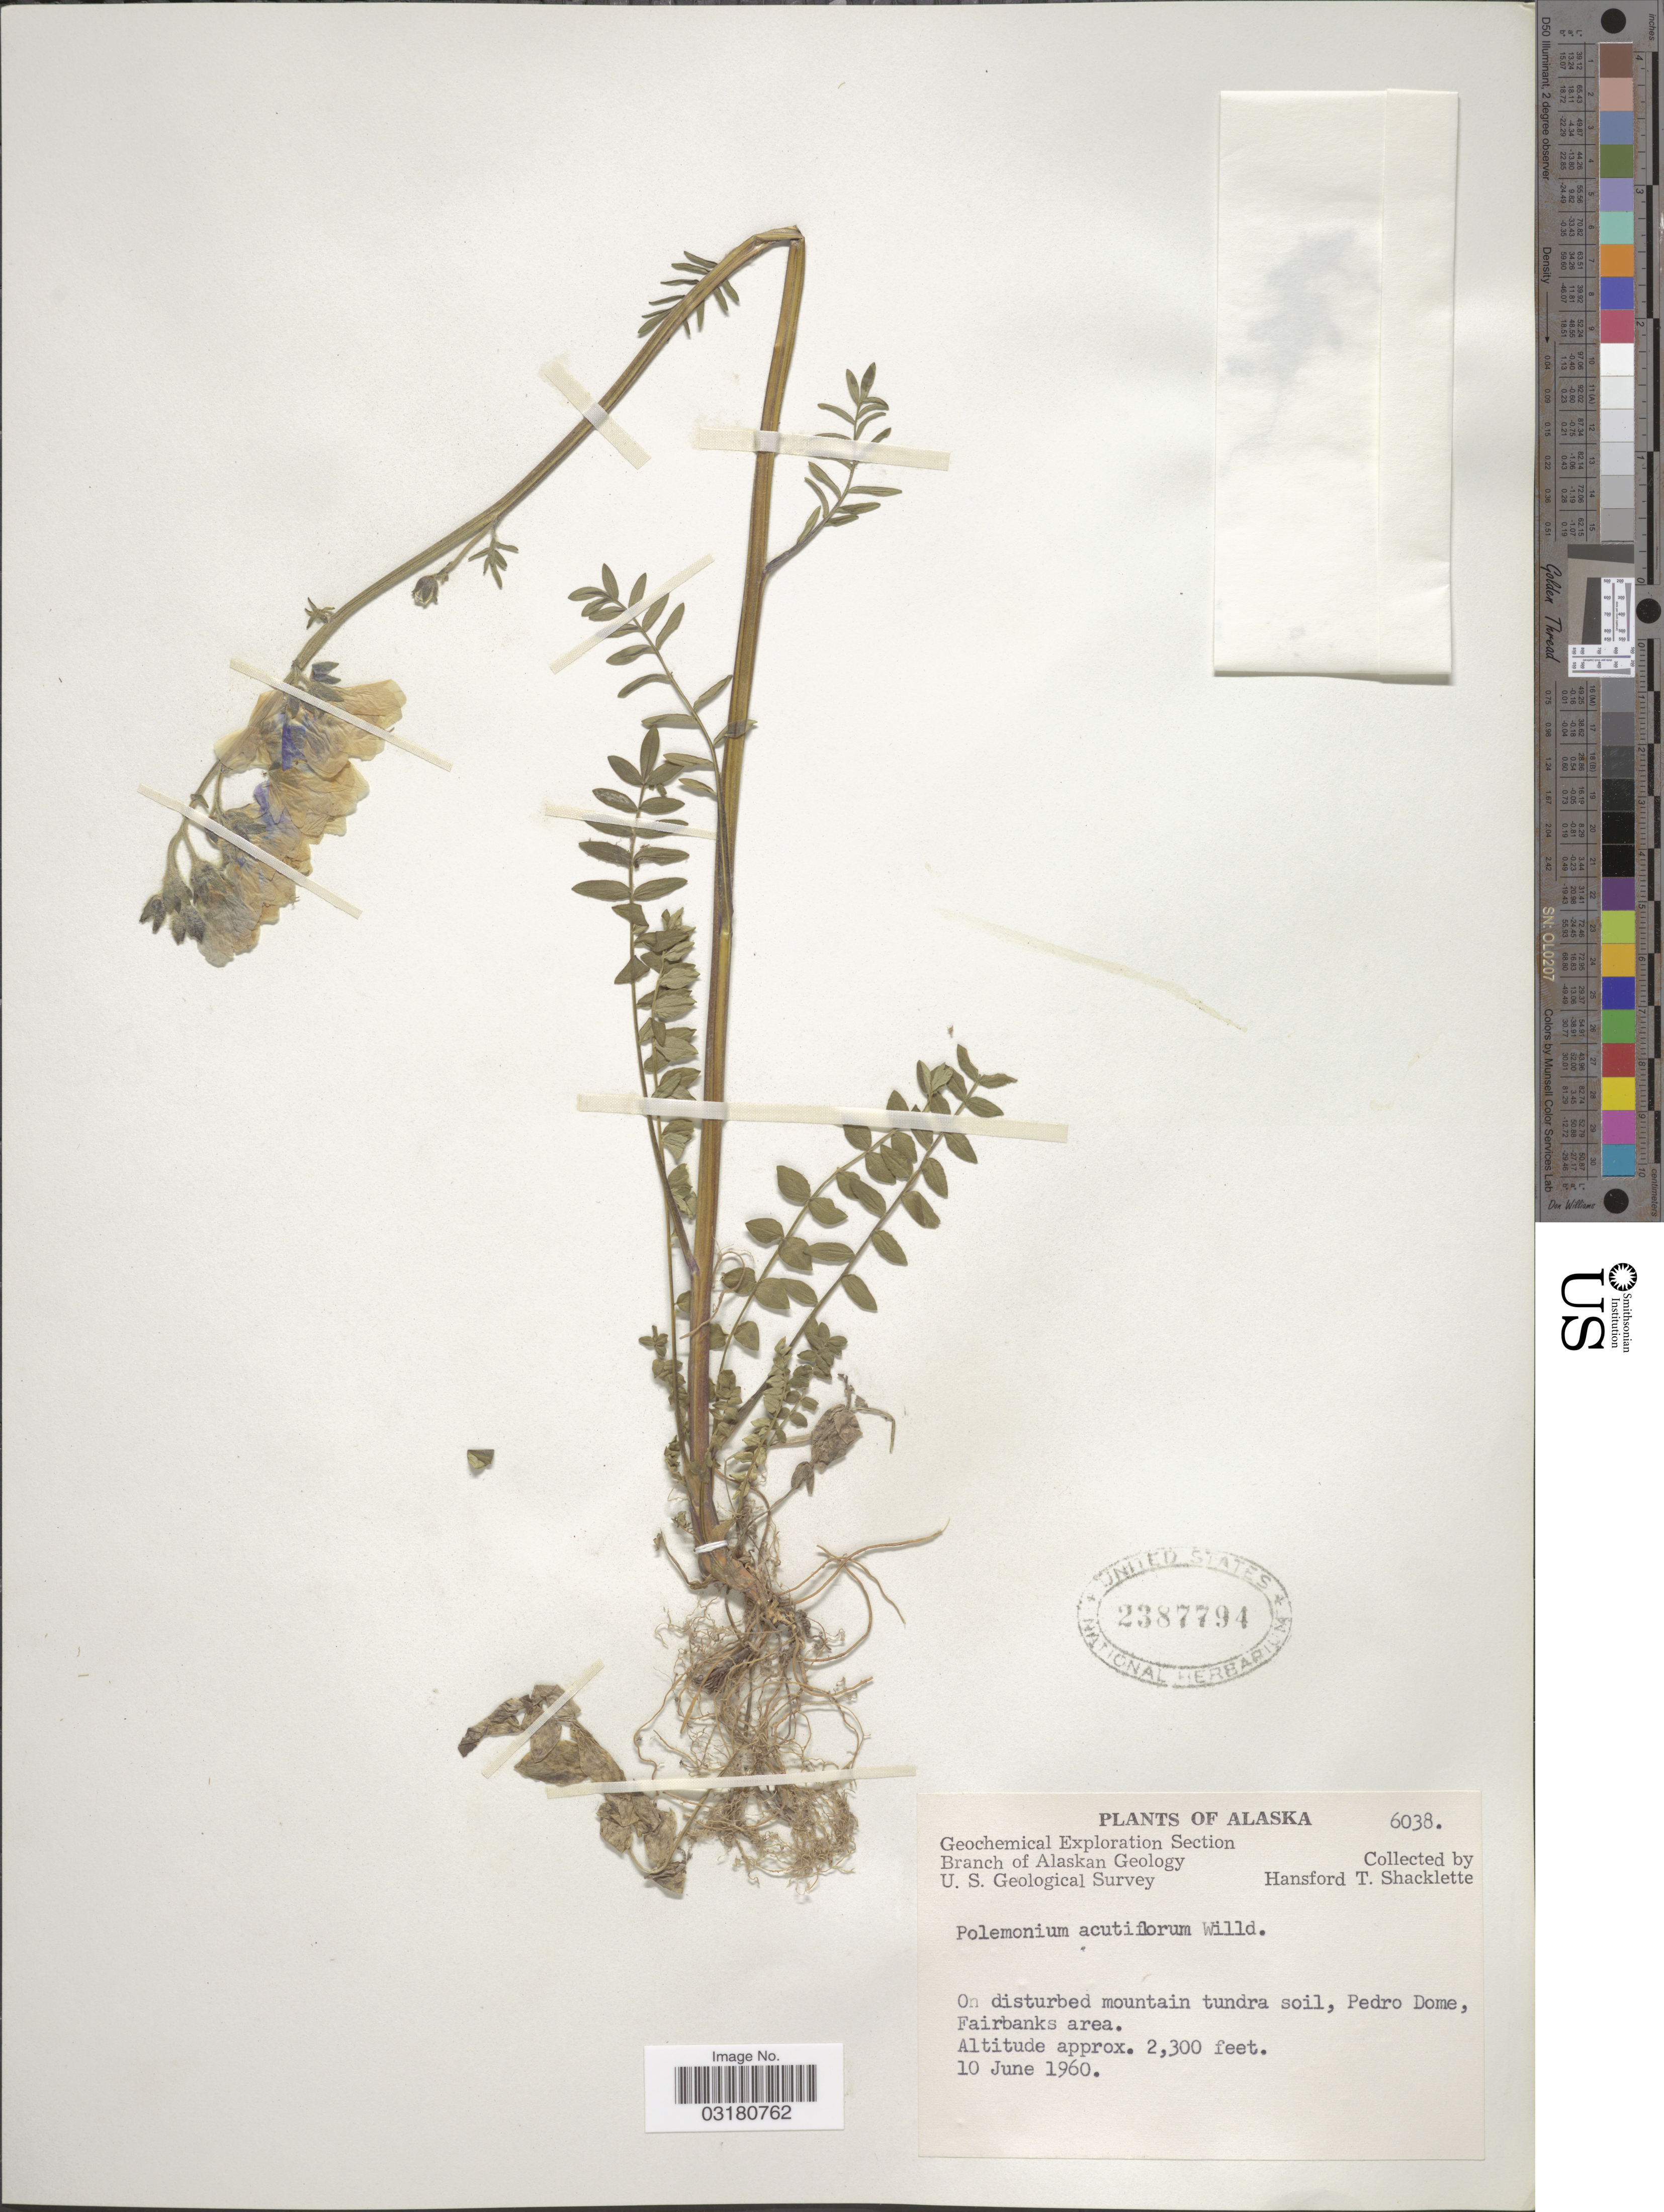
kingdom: Plantae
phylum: Tracheophyta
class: Magnoliopsida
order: Ericales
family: Polemoniaceae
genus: Polemonium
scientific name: Polemonium acutiflorum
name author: Willd. ex Roem. & Schult.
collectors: H. Shacklette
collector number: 6038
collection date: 1960-06-10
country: United States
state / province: Alaska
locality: Pedro Dome, Fairbanks area.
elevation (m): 701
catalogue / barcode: US 2387794